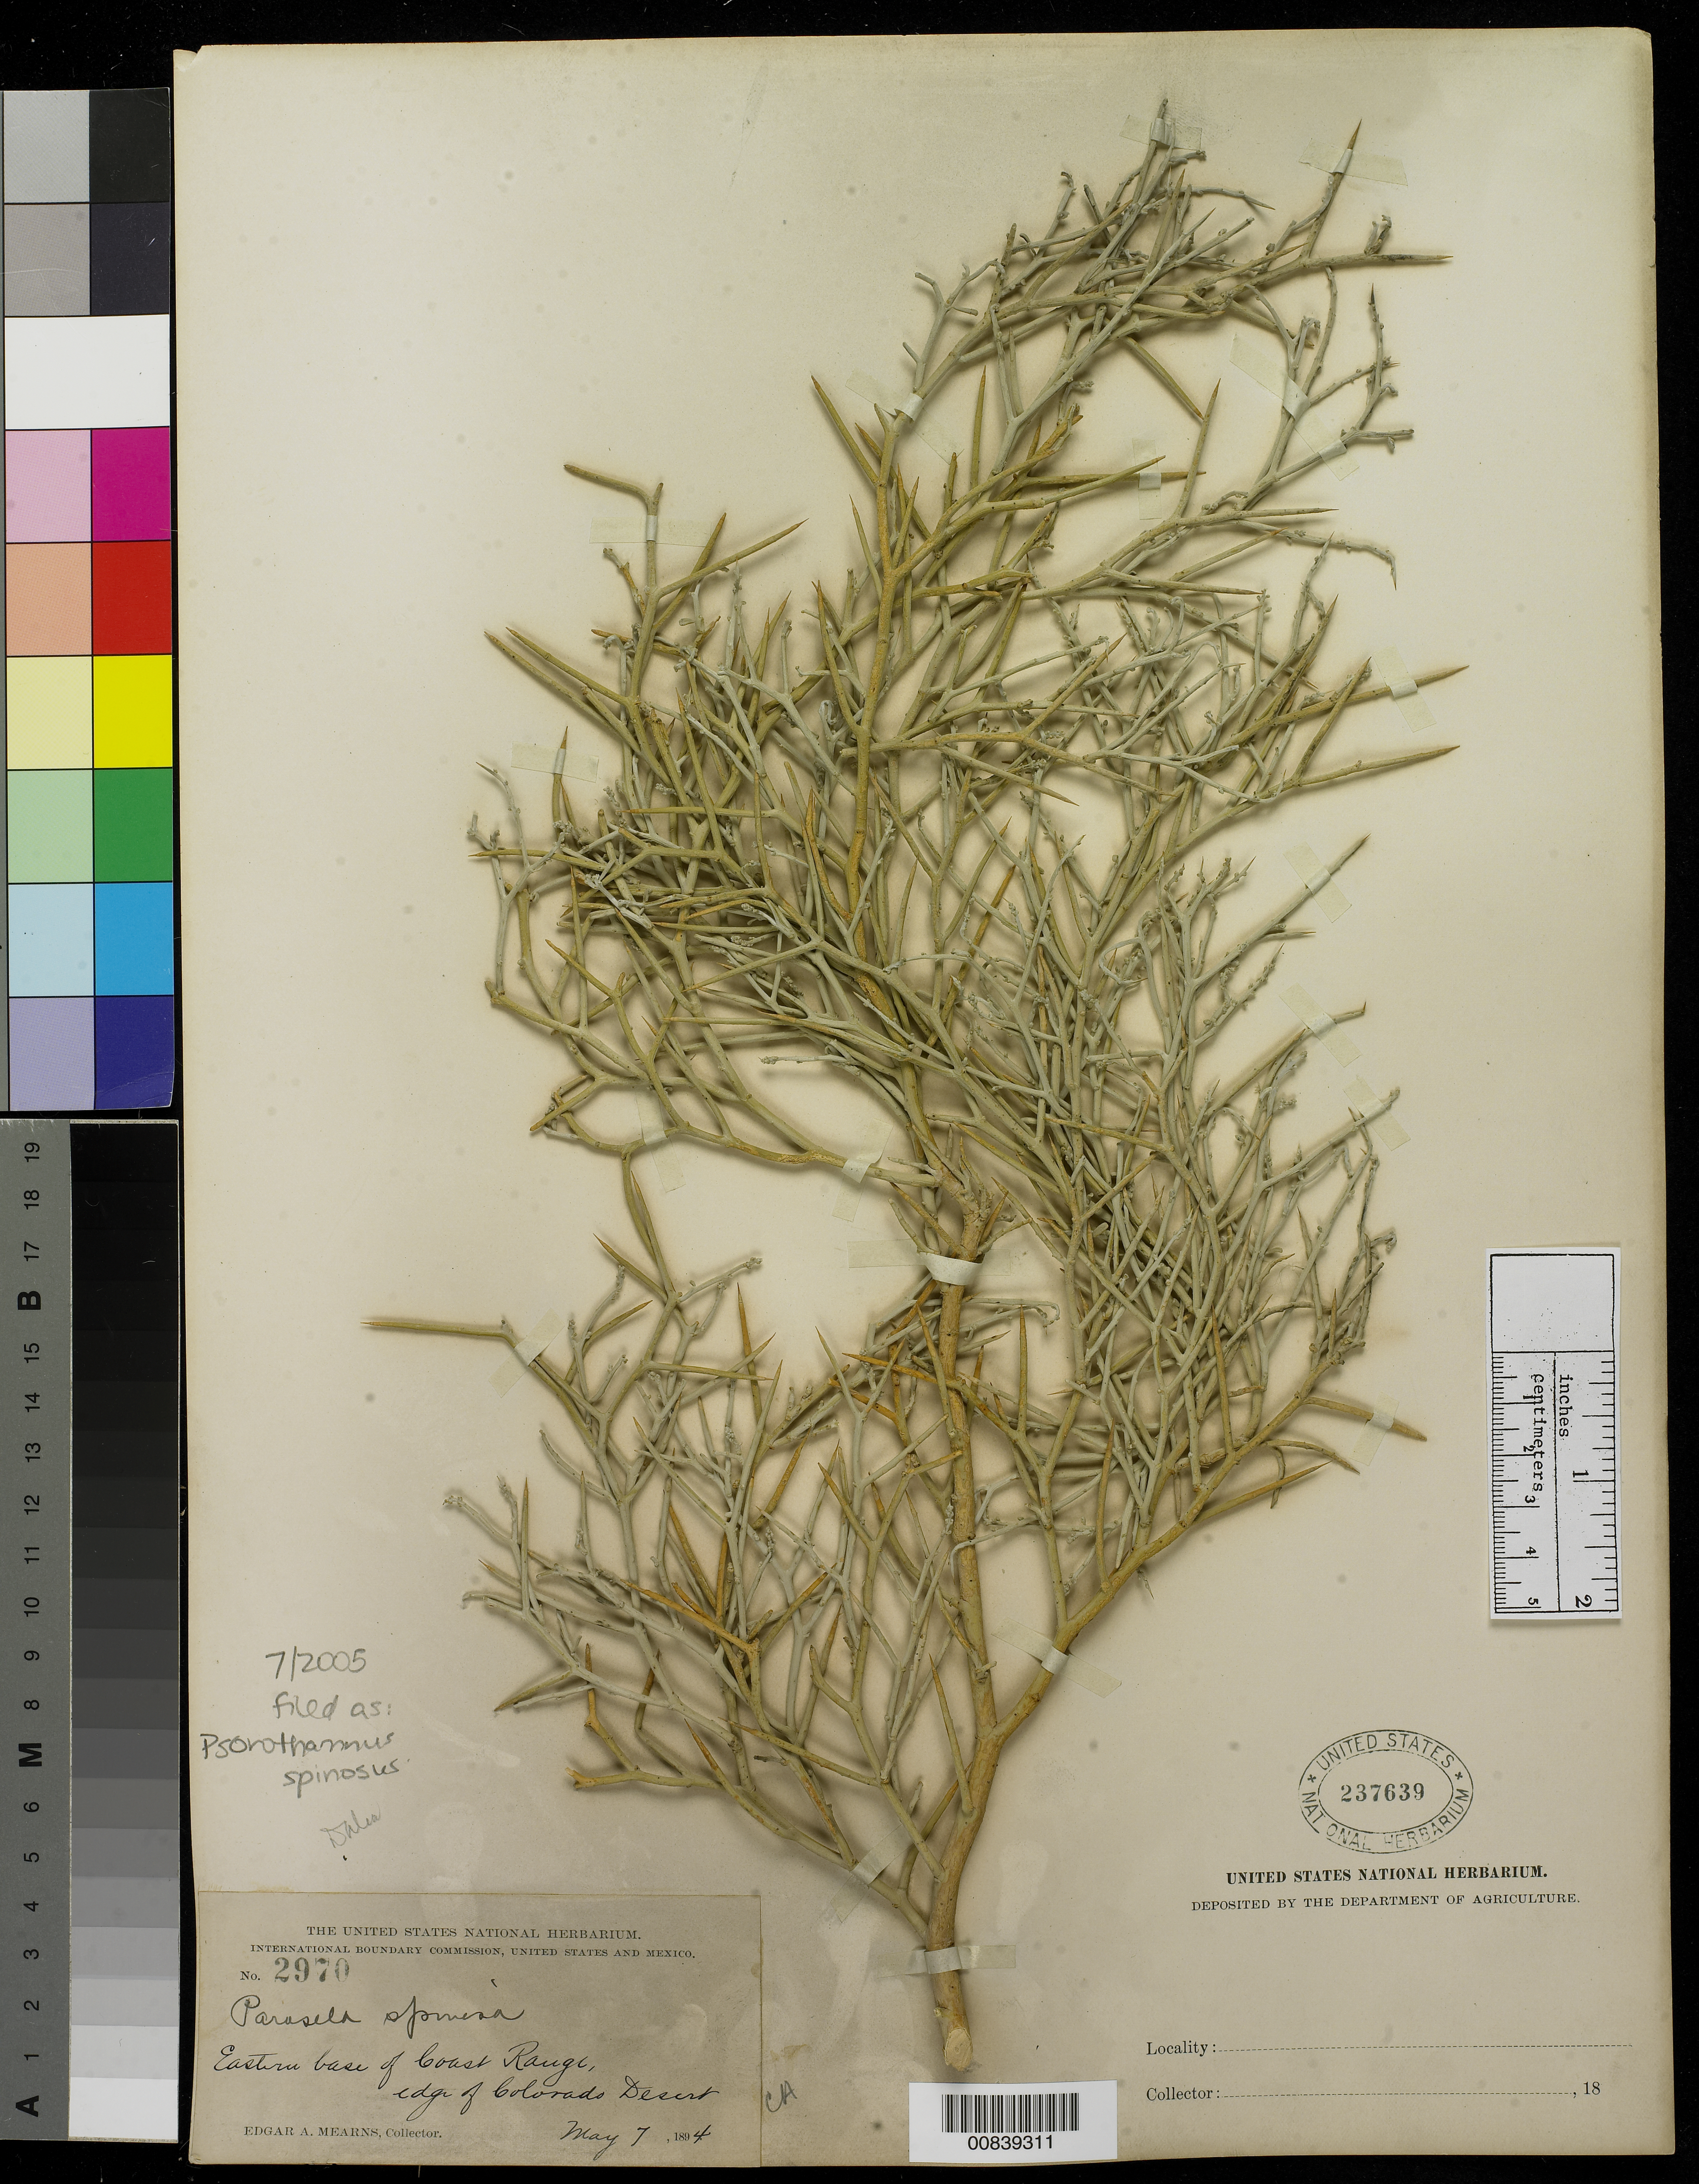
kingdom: Plantae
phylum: Tracheophyta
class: Magnoliopsida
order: Fabales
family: Fabaceae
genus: Psorothamnus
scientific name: Psorothamnus spinosus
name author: (A. Gray) Barneby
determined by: Strong, M. T., (US), Smithsonian Institution - National Museum of Natural History (UNITED STATES)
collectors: E. A. Mearns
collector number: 2970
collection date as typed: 07 May 1894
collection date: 1894-05-07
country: United States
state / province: California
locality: Eastern base of Coast Range, edge of Colorado Desert.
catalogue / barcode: US 237639